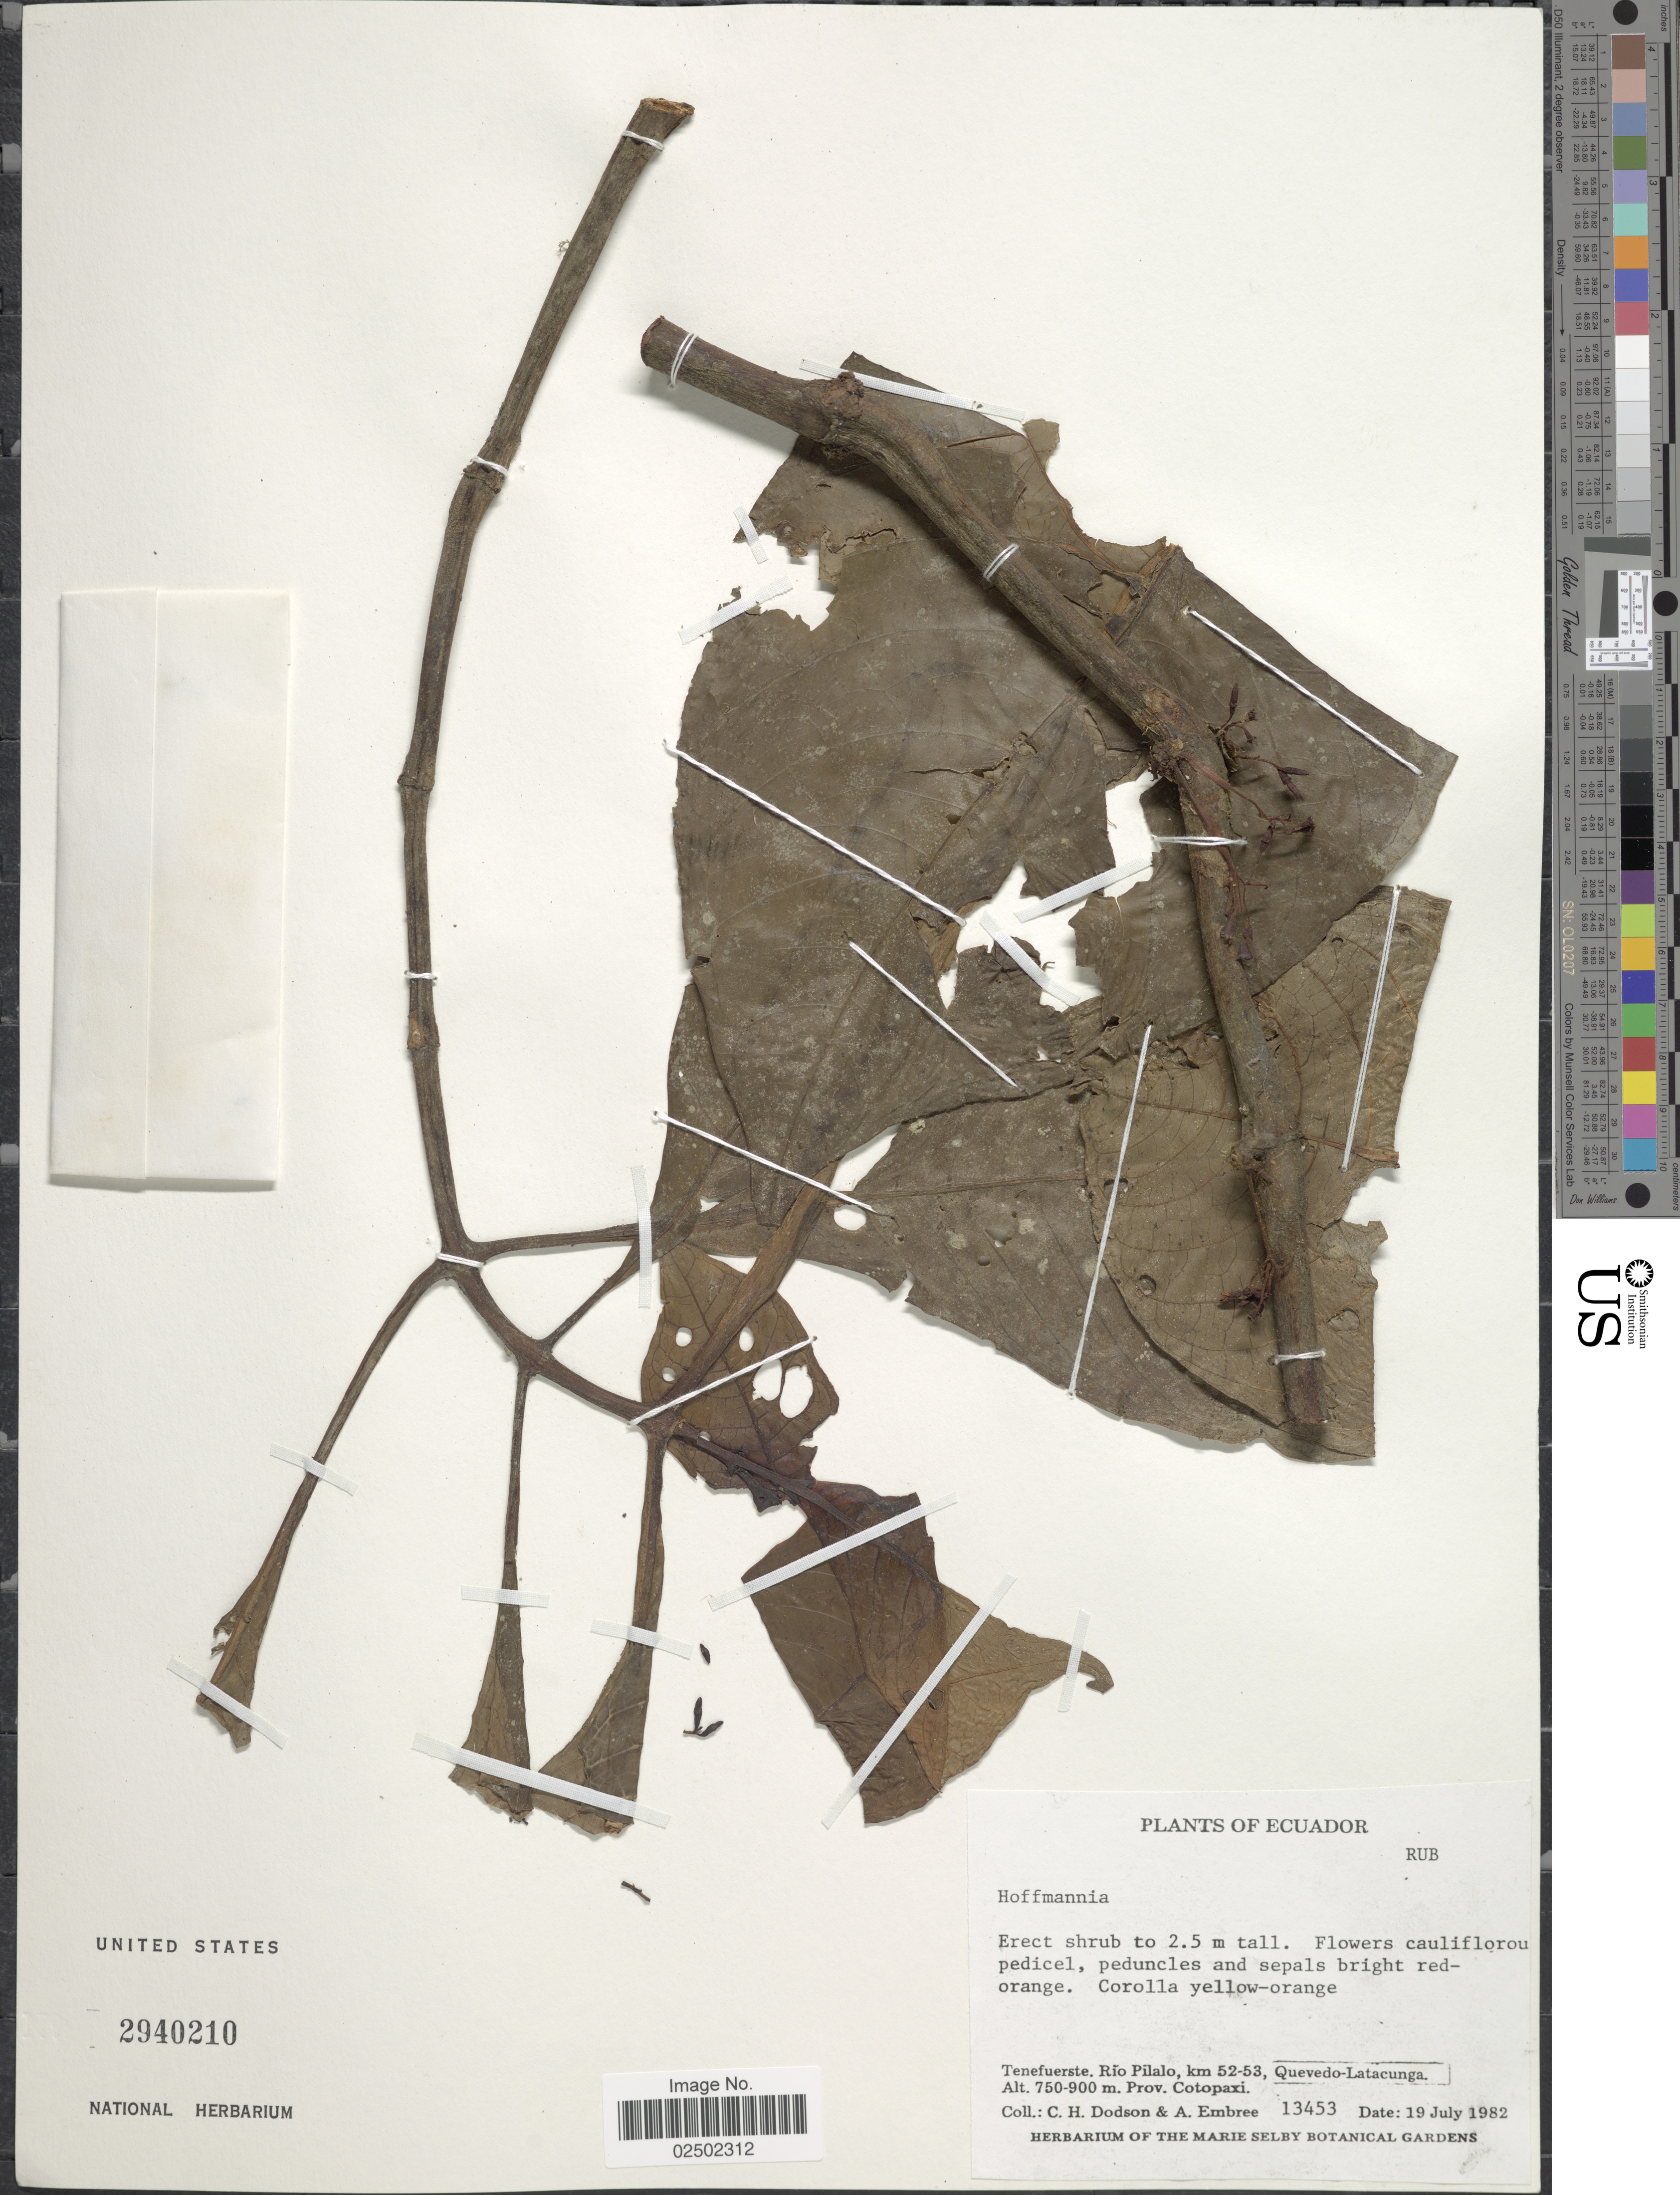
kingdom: Plantae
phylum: Tracheophyta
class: Magnoliopsida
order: Gentianales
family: Rubiaceae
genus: Hoffmannia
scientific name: Hoffmannia sp.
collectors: C. H. Dodson & A. Embree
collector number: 13453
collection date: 1982-07-19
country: Ecuador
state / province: Cotopaxi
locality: Tenefuerste, Rio Pilalo, Km 52-53, Quevedo-Latacunga, Prov. Cotopaxi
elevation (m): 750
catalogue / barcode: US 2940210